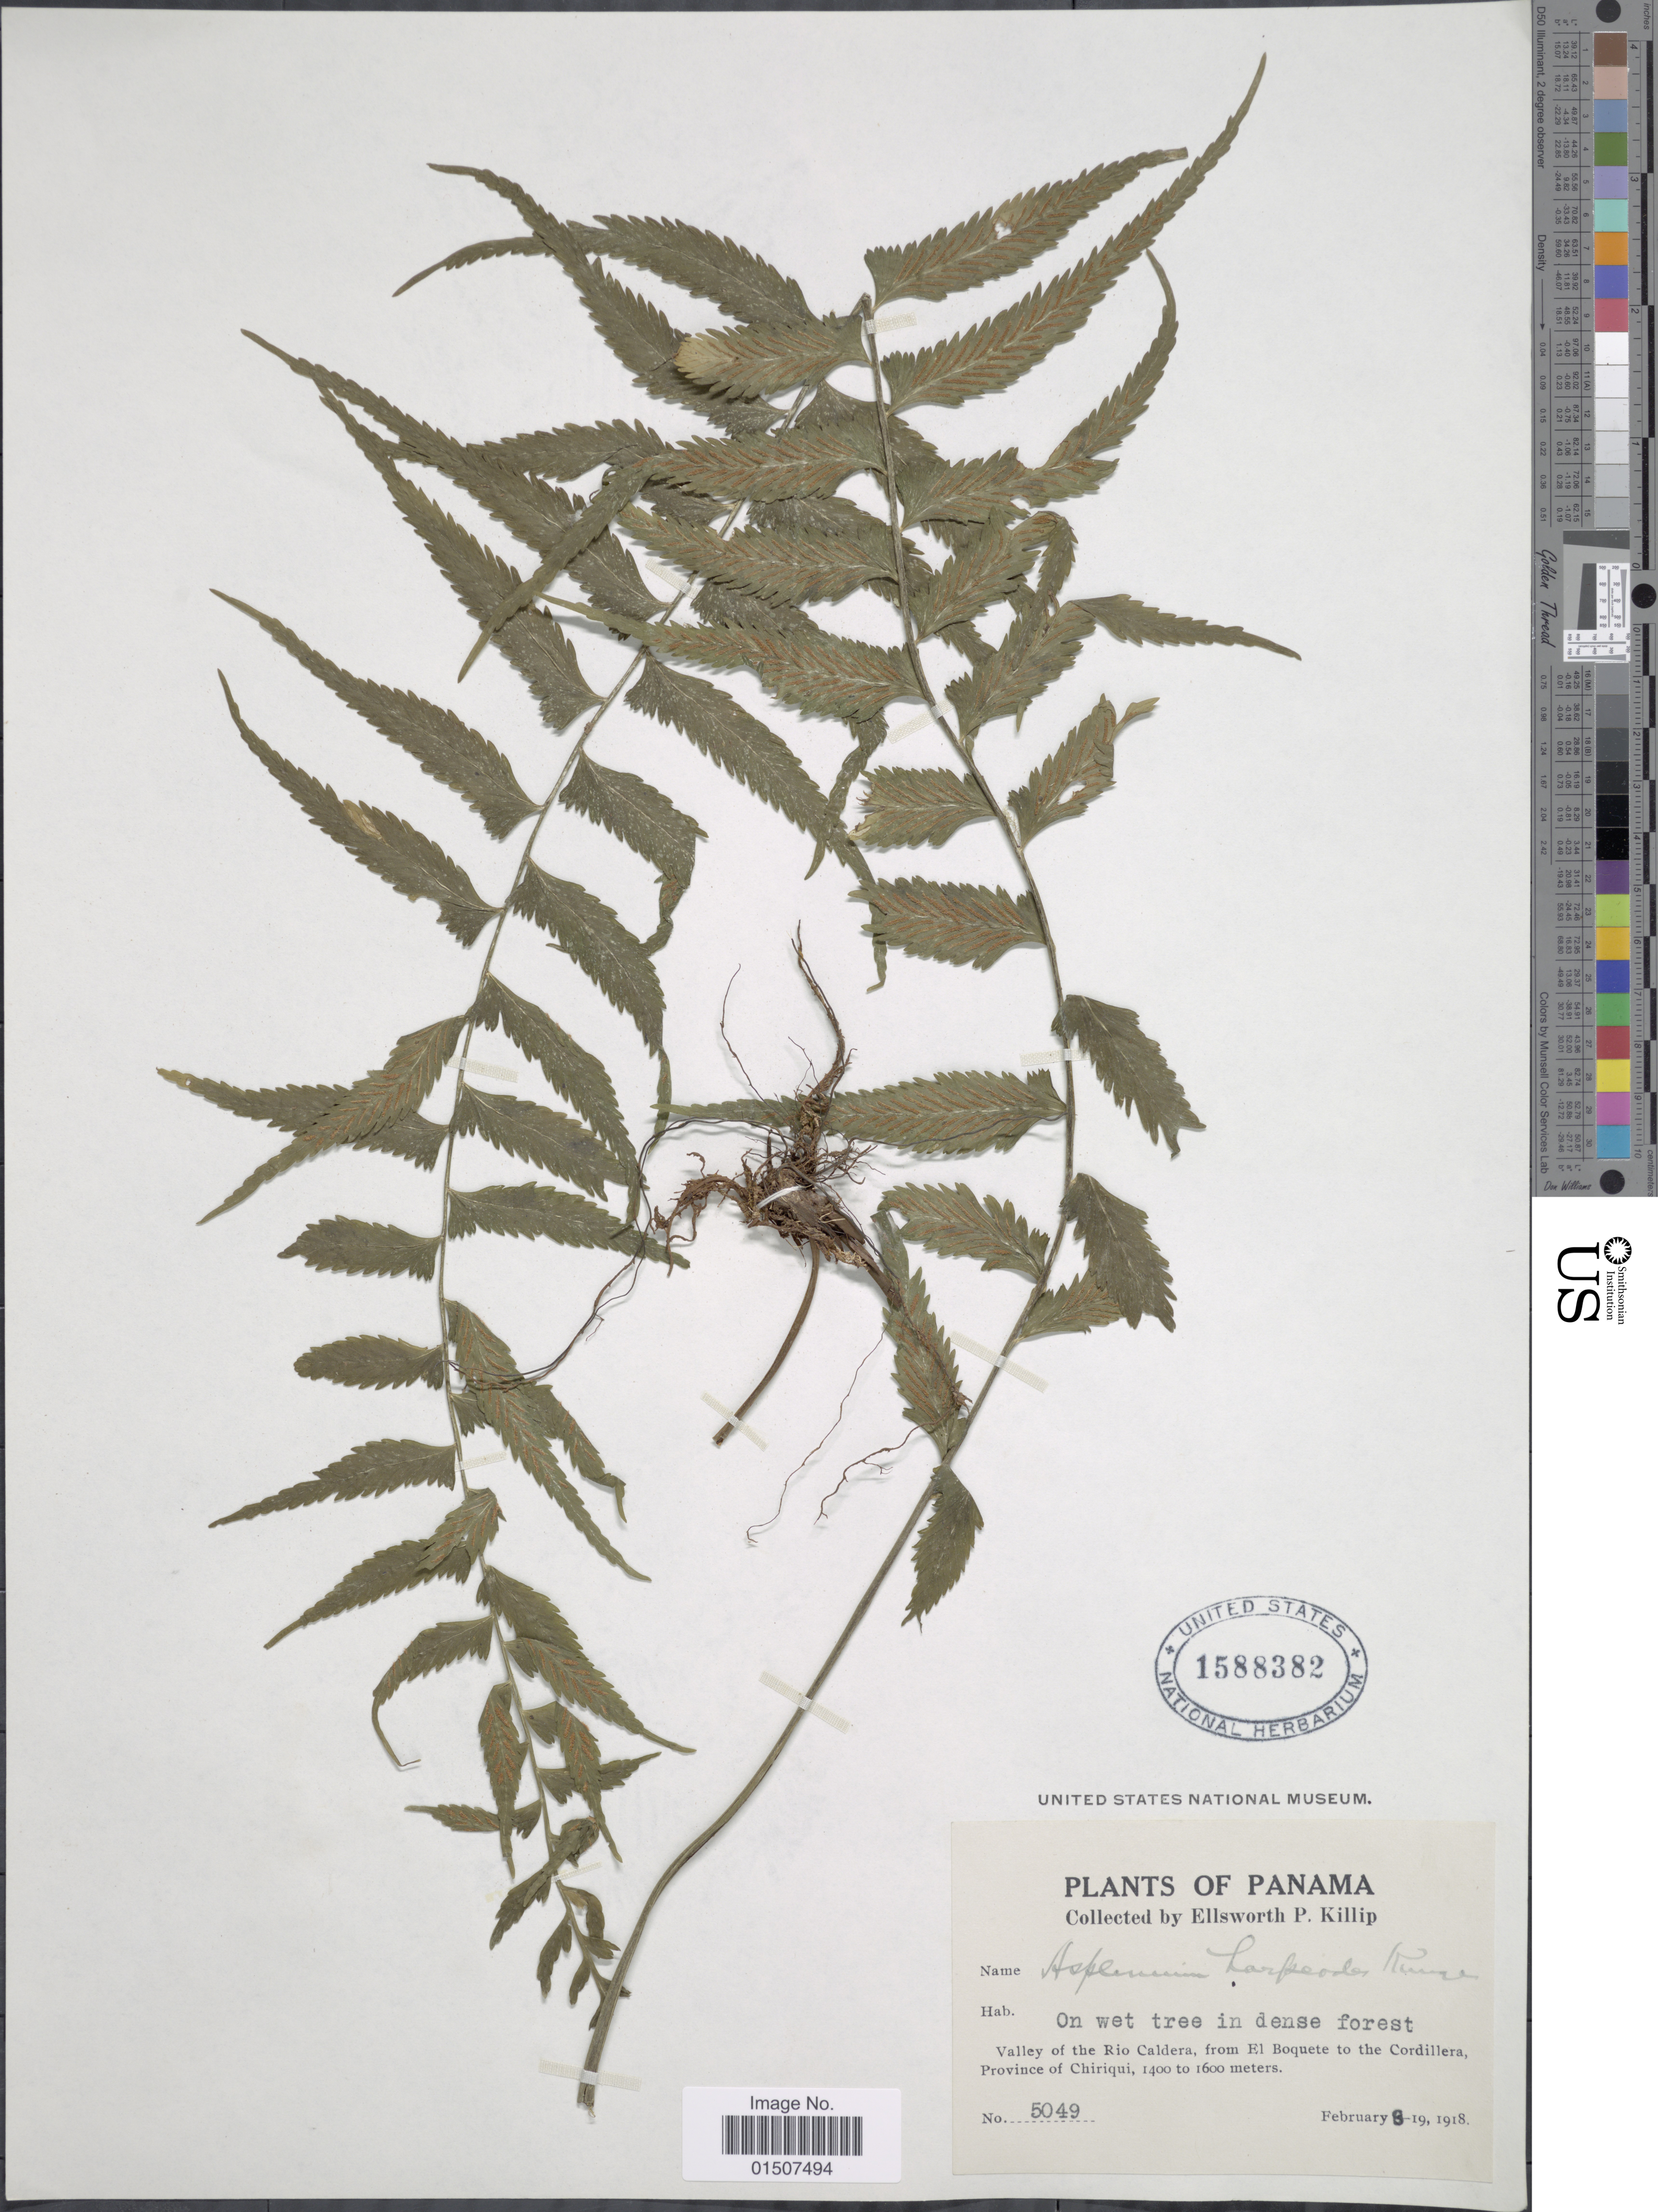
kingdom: Plantae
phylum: Tracheophyta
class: Polypodiopsida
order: Polypodiales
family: Aspleniaceae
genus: Asplenium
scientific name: Asplenium pululahuae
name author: Sodiro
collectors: E. P. Killip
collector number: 5049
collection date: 1918-02-08/1918-02-19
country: Panama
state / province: Chiriqui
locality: Valley of The Rio Caldera, from El Boquete to the Cordilliera Province of Chiriqui.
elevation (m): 1400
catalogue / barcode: US 1588382